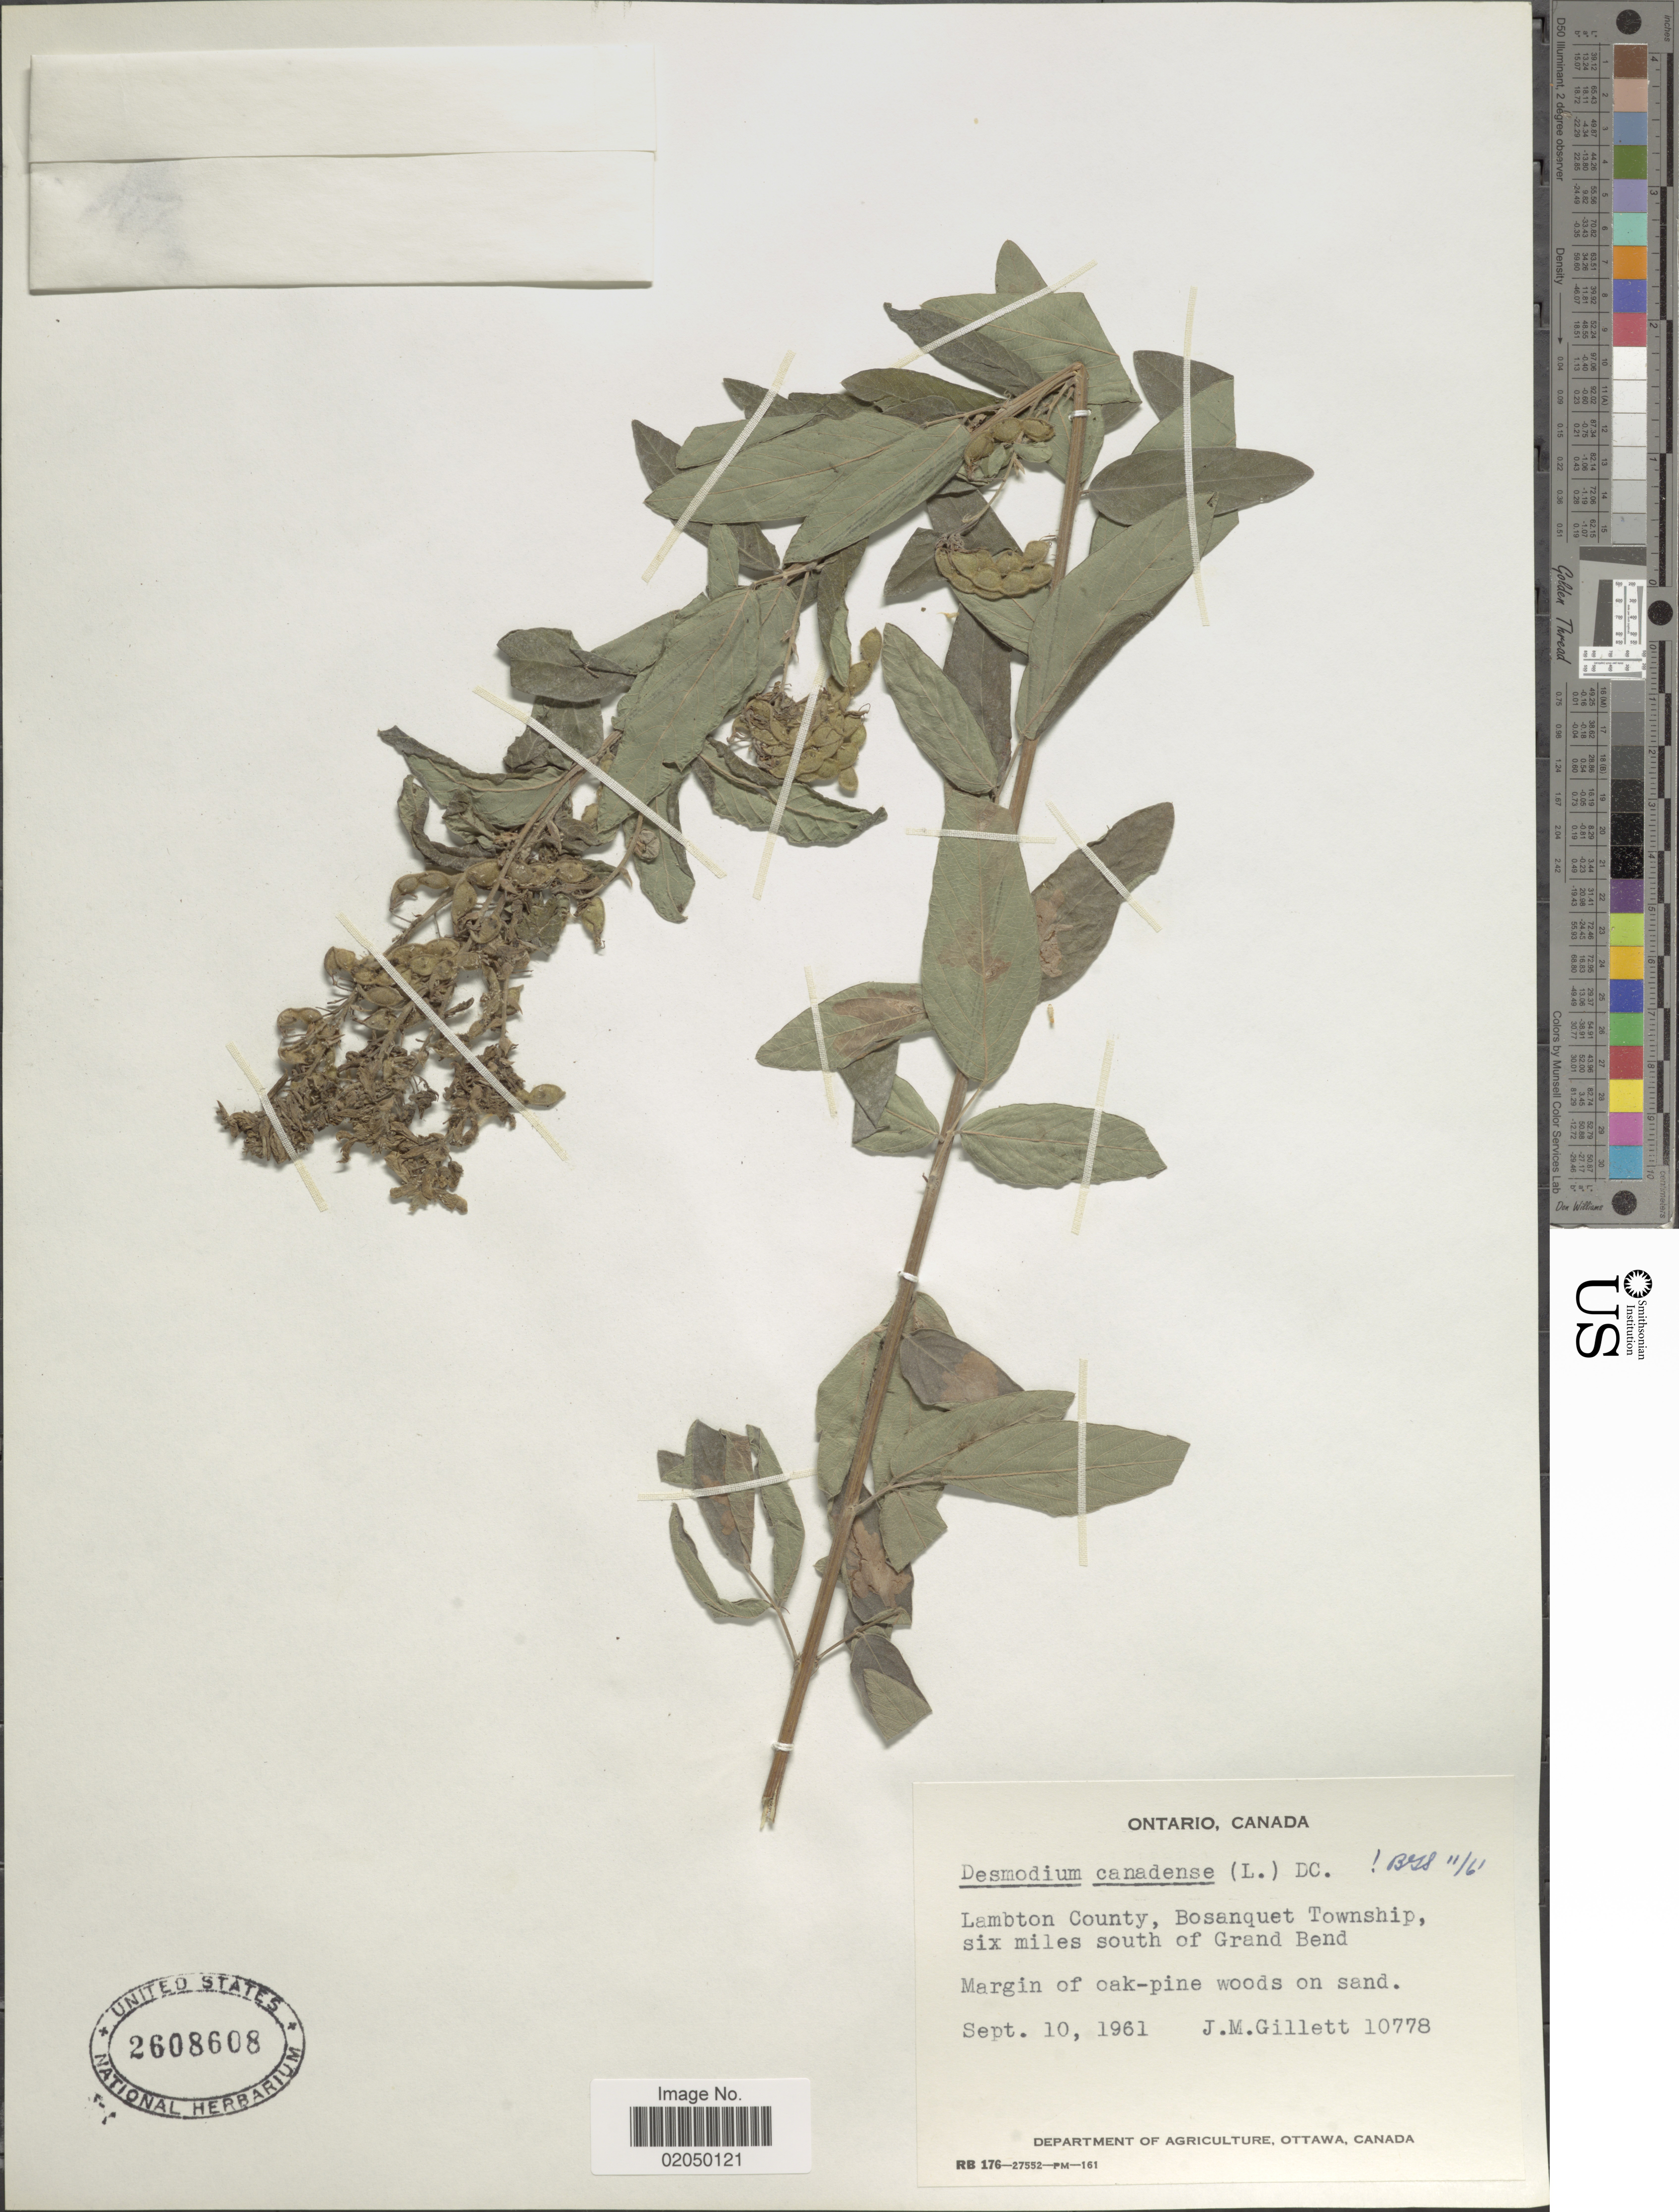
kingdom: Plantae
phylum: Tracheophyta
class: Magnoliopsida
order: Fabales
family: Fabaceae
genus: Desmodium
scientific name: Desmodium canadense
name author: (L.) DC.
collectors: J. M. Gillett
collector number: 10778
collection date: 1961-09-10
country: Canada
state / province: Ontario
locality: Lambton County. Bosanquet Township, six miles south of Grand Bend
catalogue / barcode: US 2608608